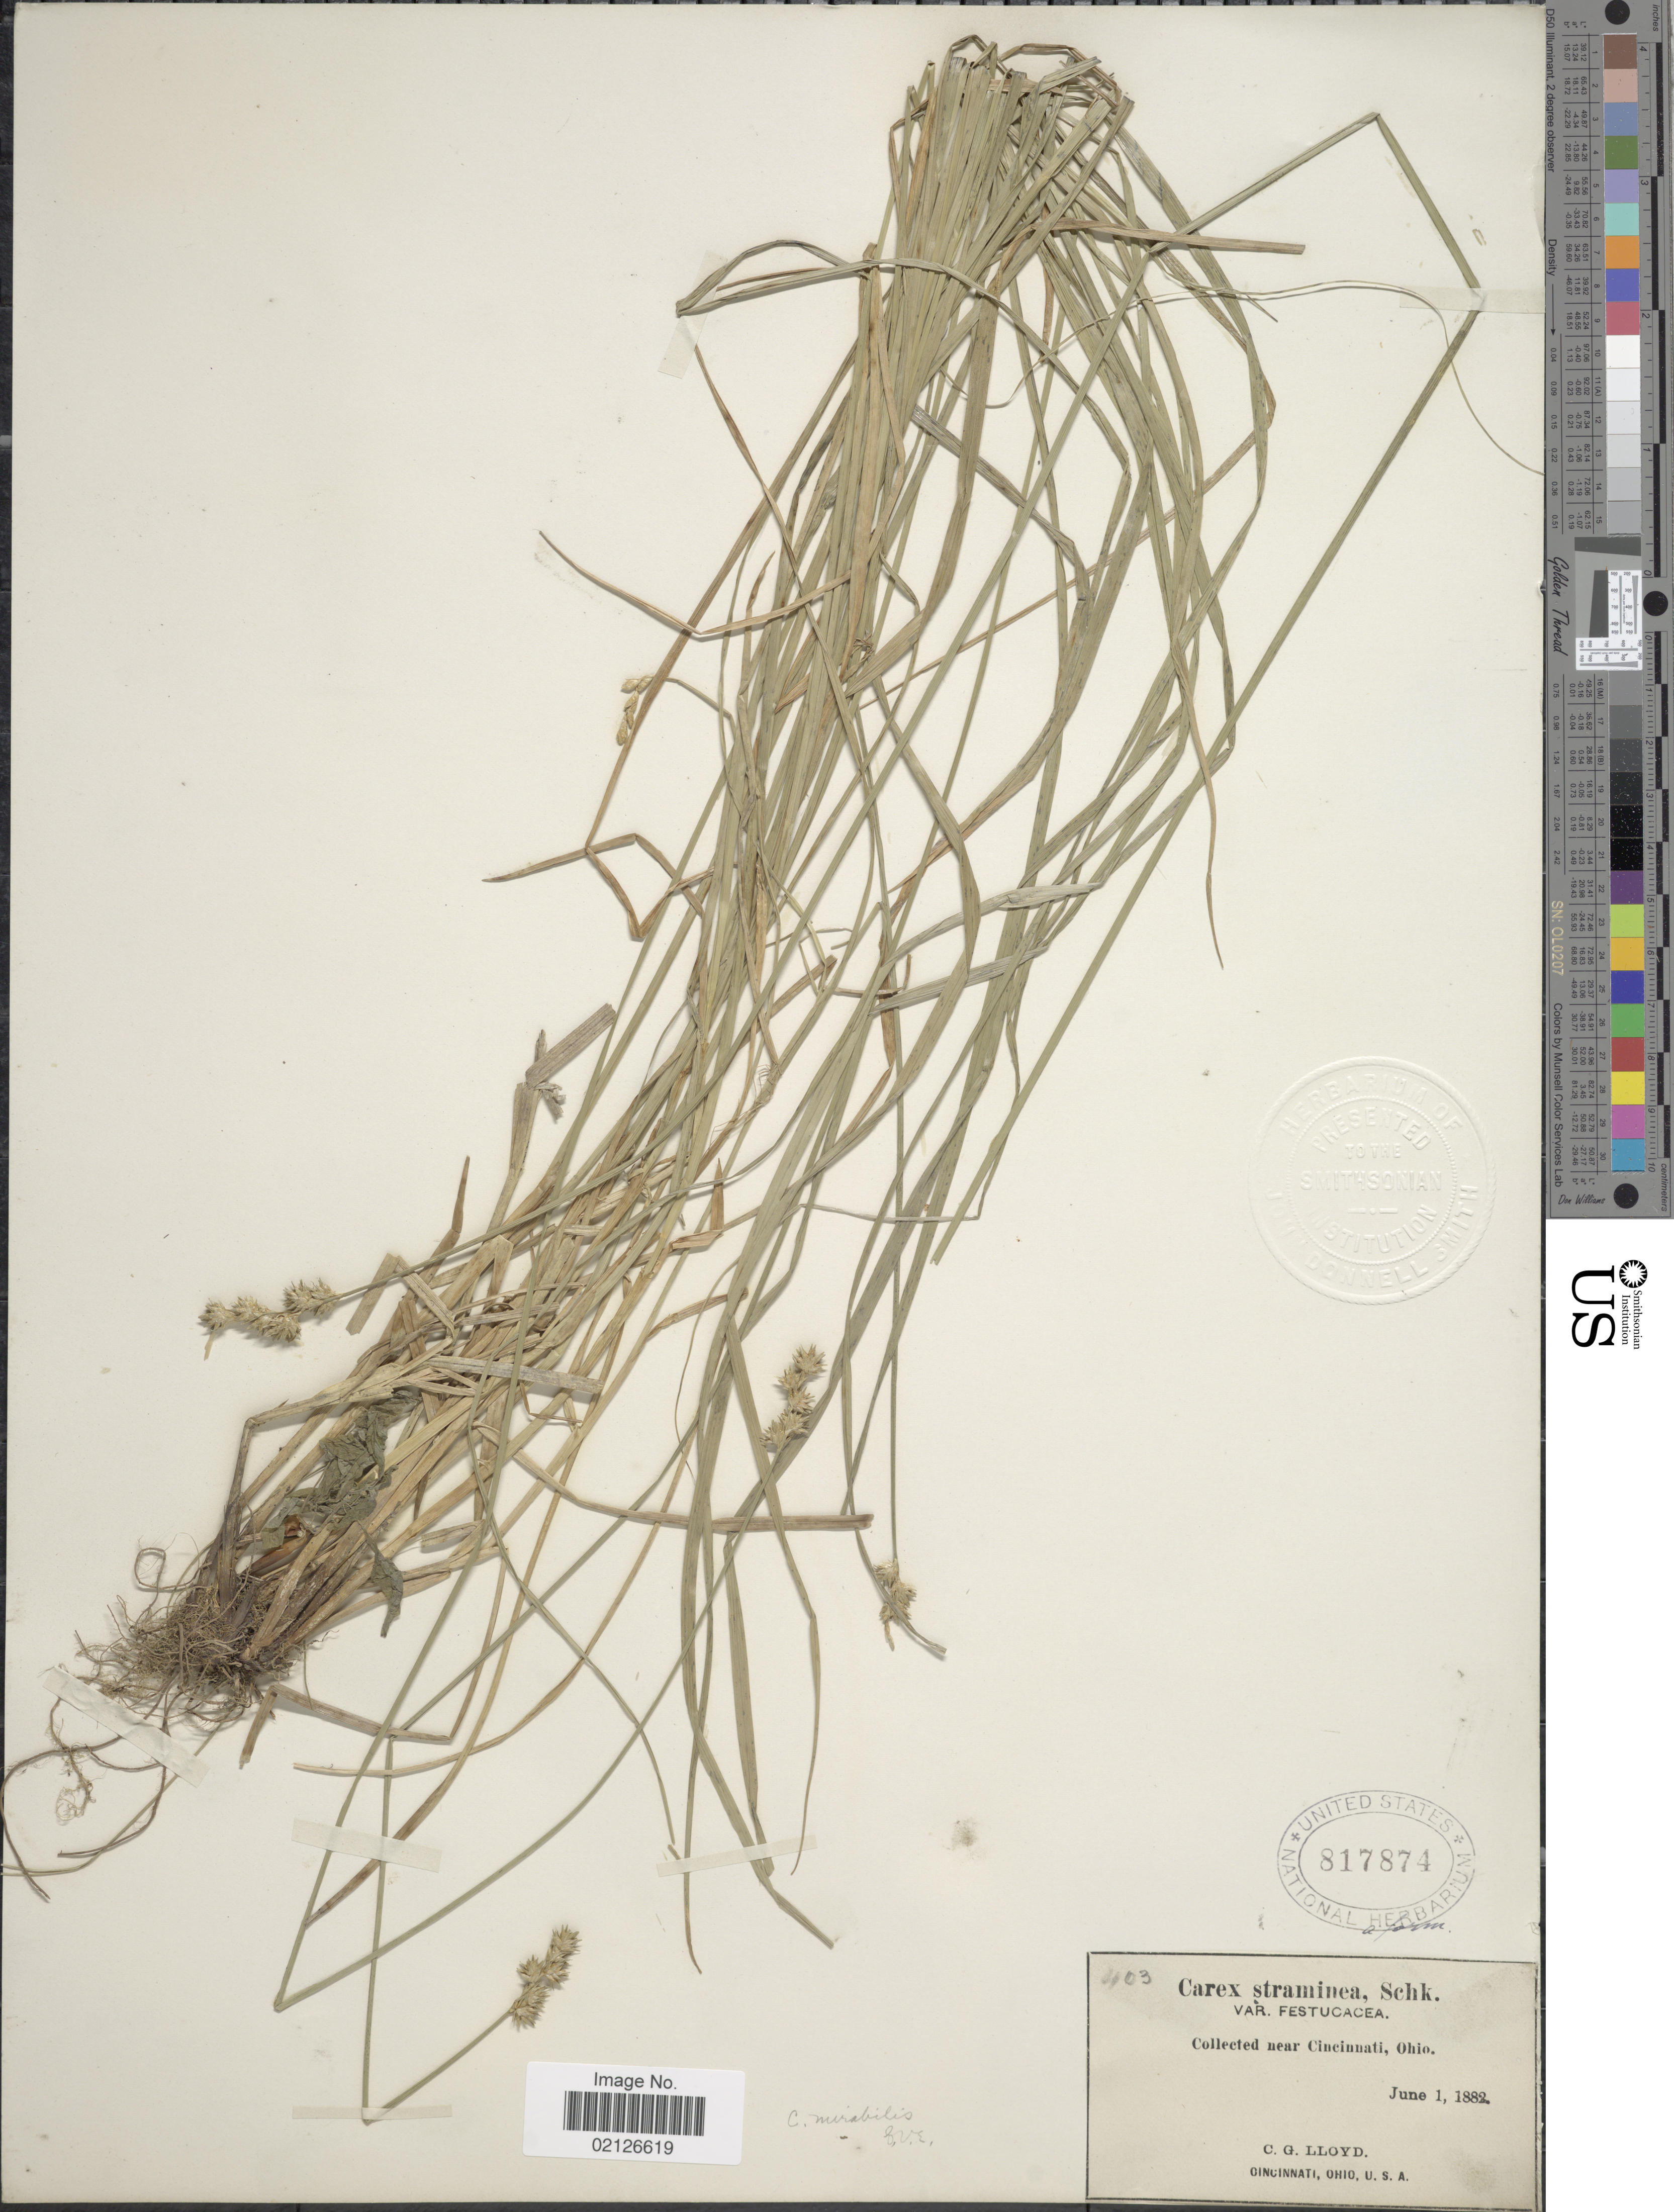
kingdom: Plantae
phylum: Tracheophyta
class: Liliopsida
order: Poales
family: Cyperaceae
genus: Carex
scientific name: Carex normalis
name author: Mack.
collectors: C. G. Lloyd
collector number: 403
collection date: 1882-06-01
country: United States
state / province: Ohio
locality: Near Cincinnati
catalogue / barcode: US 817874